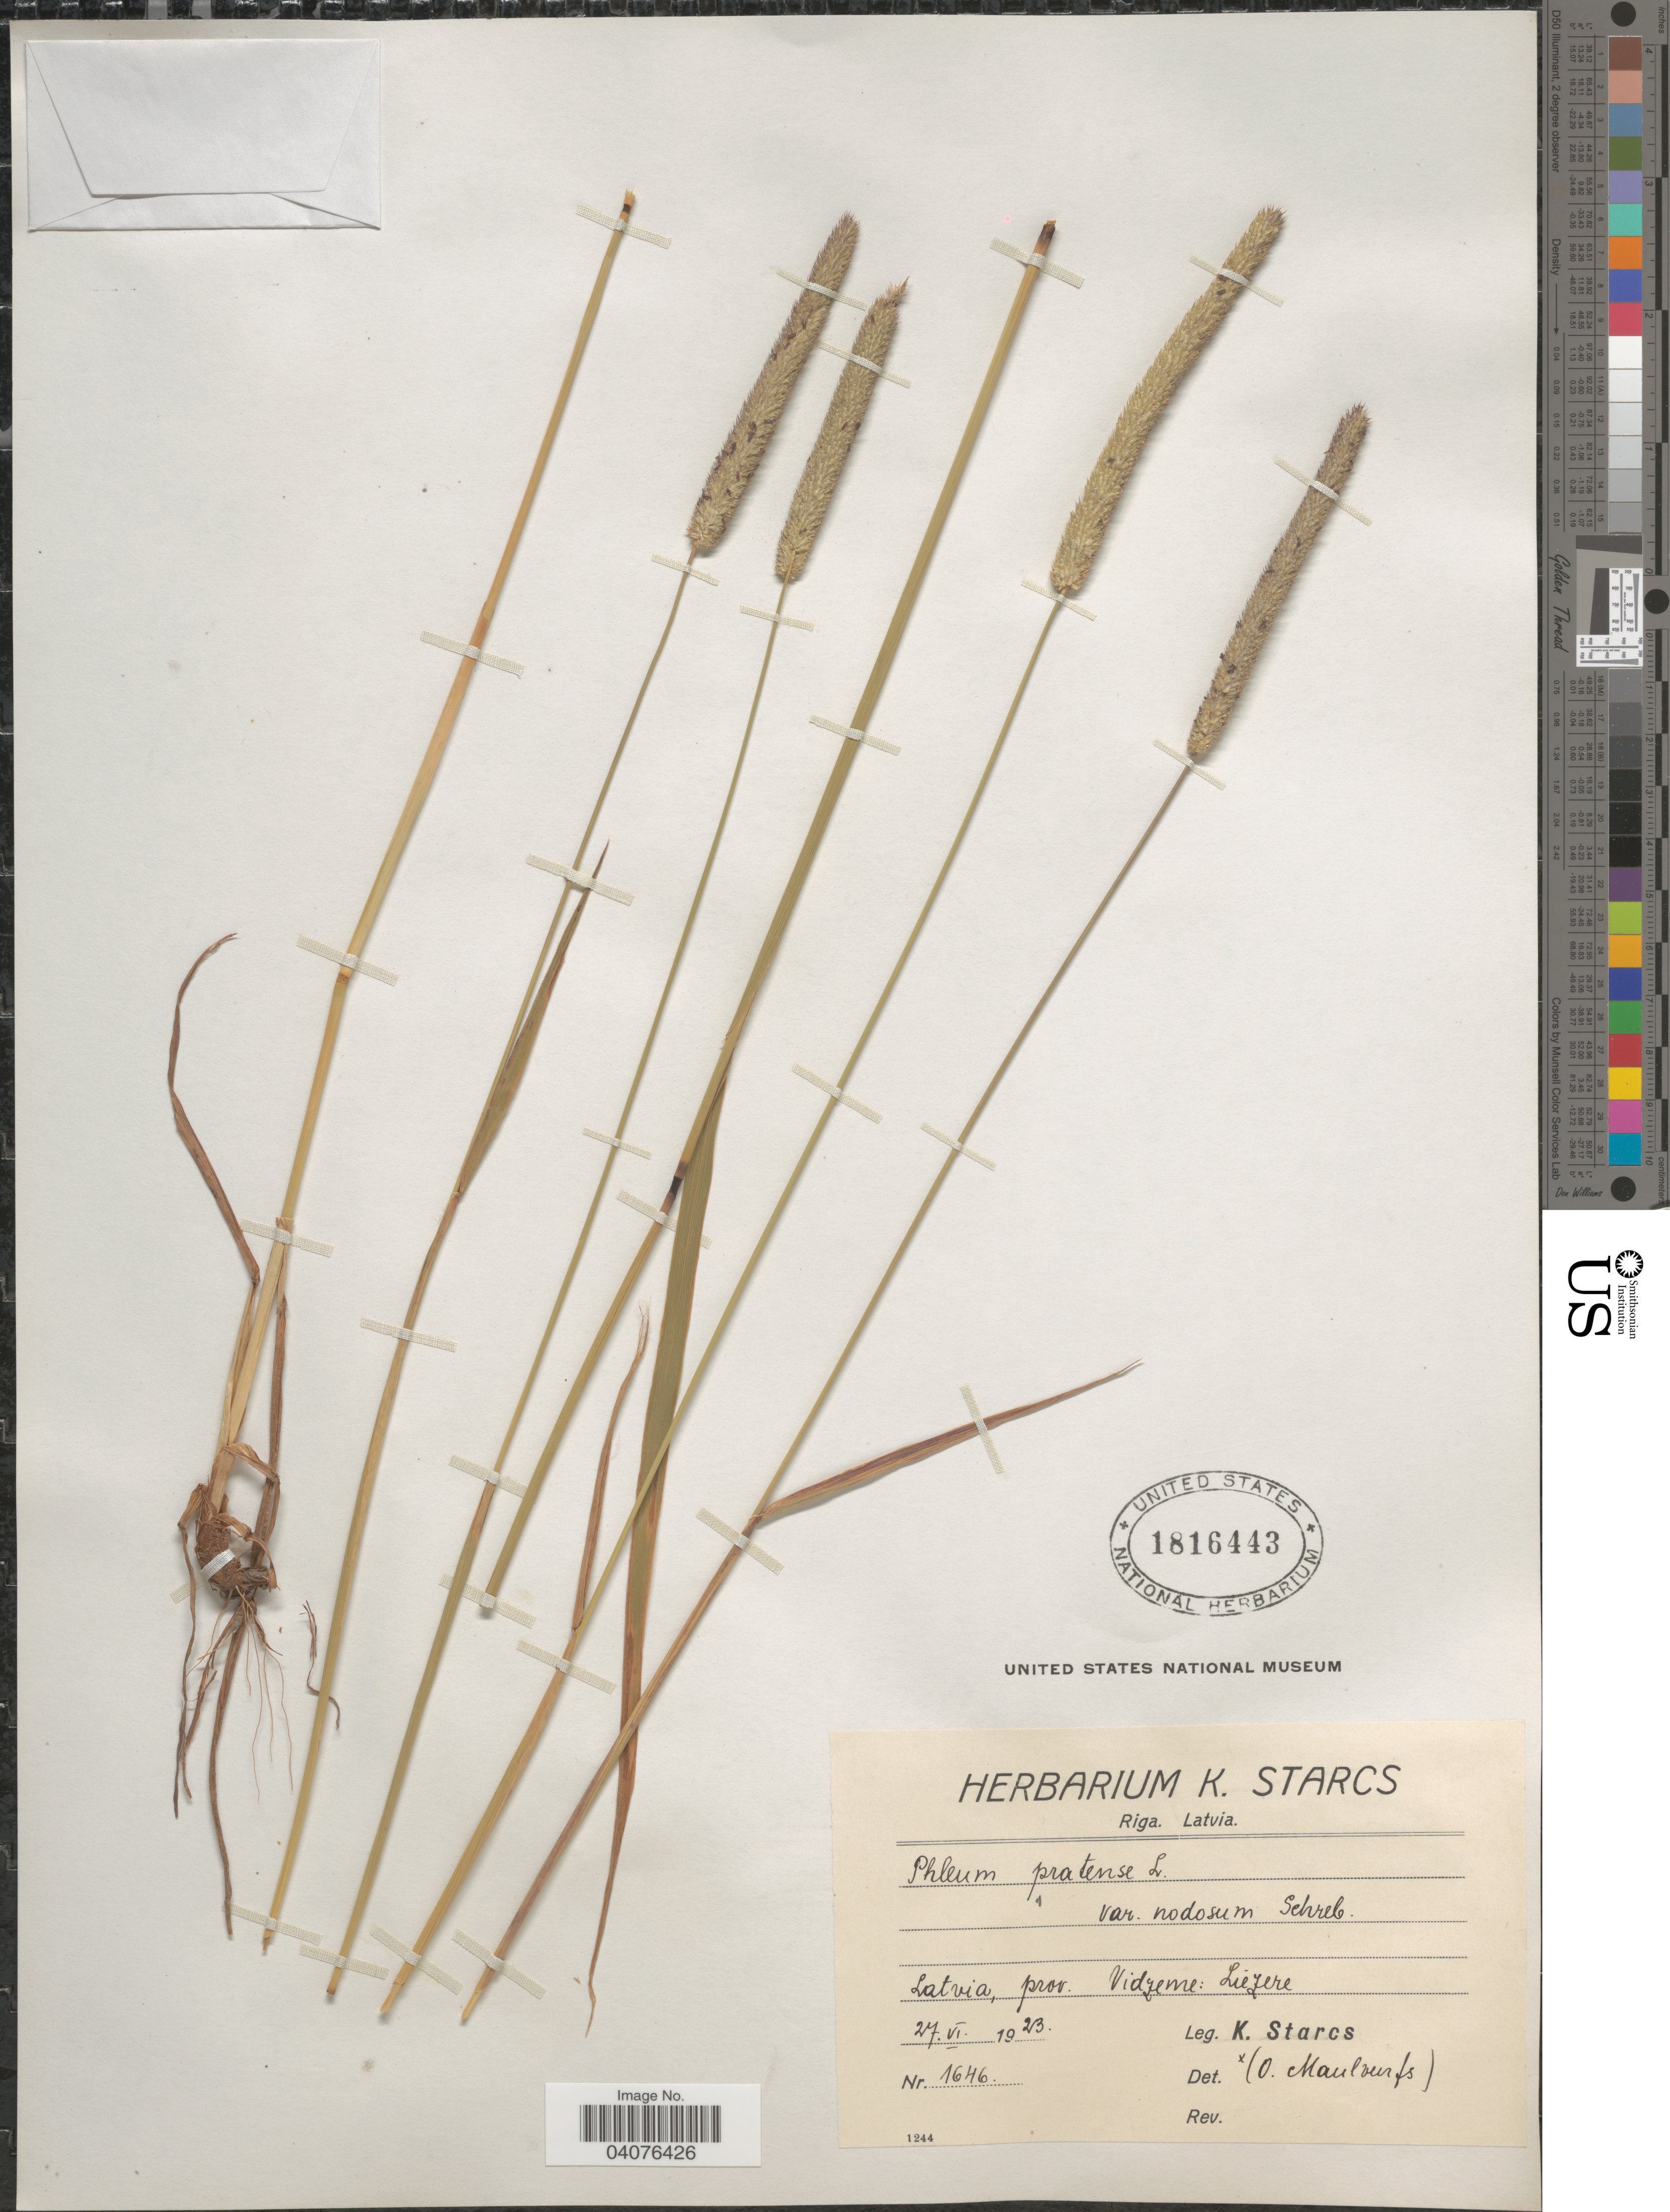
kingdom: Plantae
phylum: Tracheophyta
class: Liliopsida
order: Poales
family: Poaceae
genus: Phleum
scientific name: Phleum pratense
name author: L.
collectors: K. Starcs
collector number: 1646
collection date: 1923-06-27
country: Latvia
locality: Prov. Vidzeme: Liezere.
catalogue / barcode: US 1816443